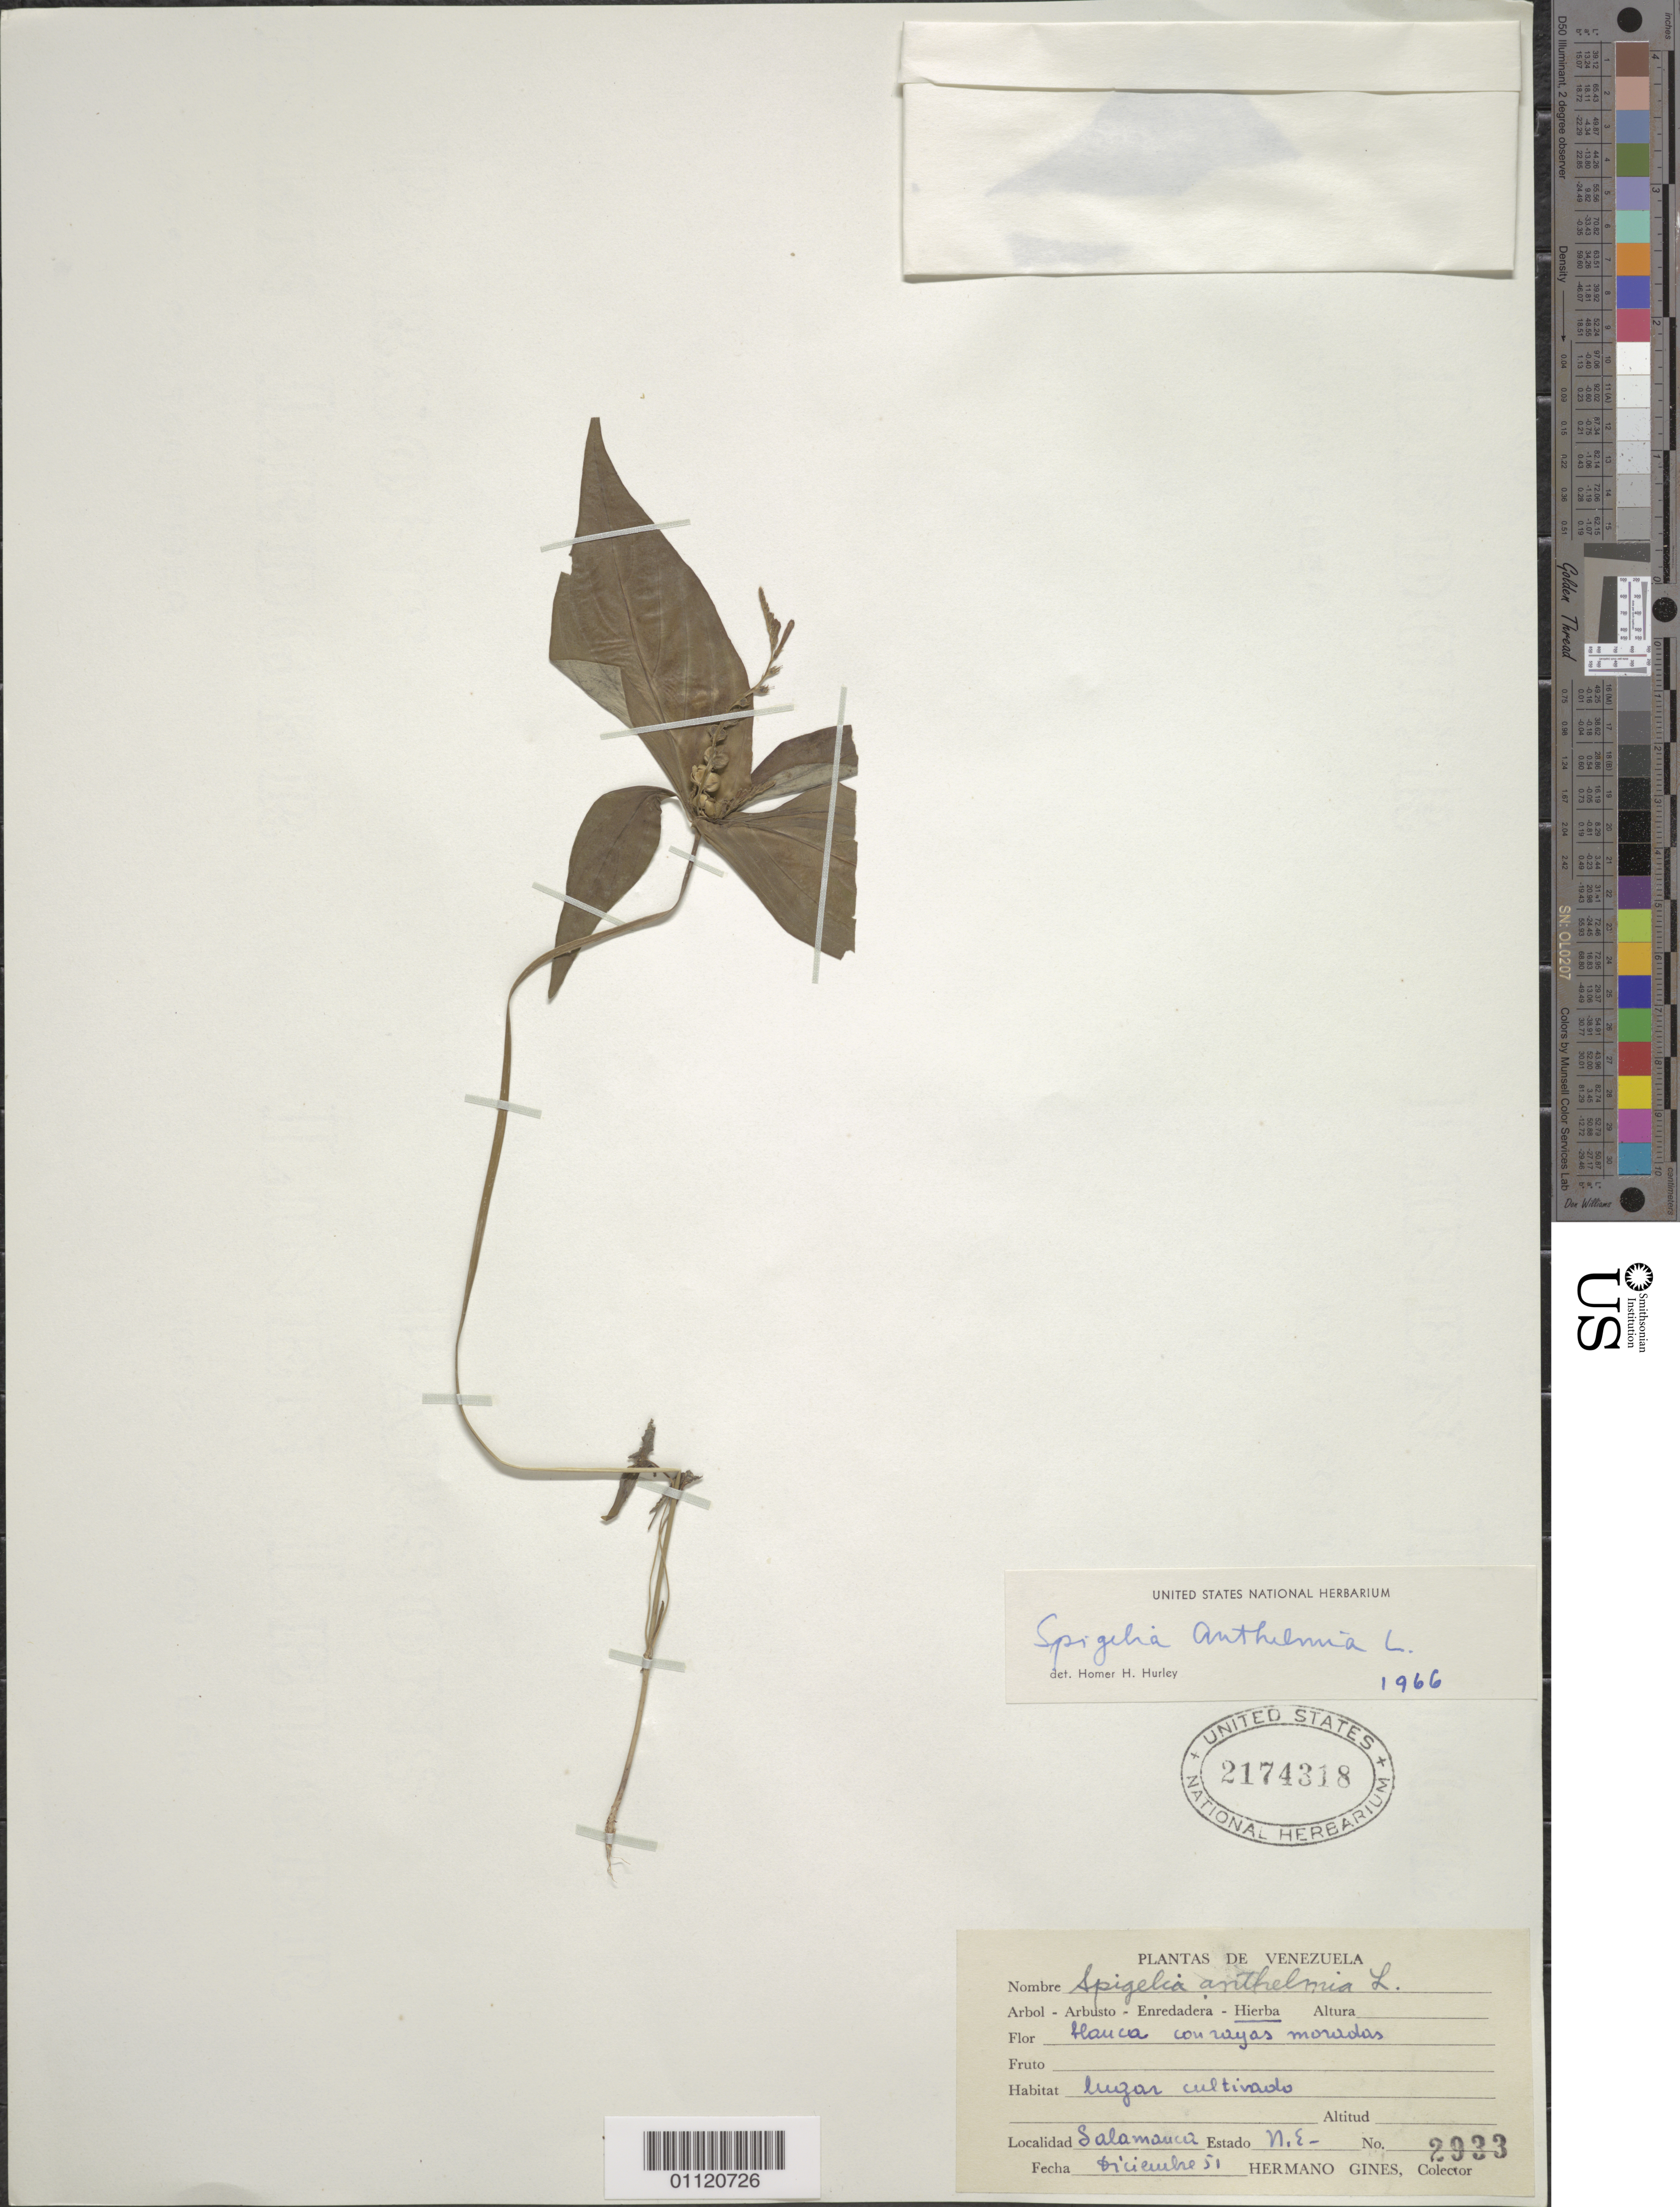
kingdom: Plantae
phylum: Tracheophyta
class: Magnoliopsida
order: Gentianales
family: Loganiaceae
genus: Spigelia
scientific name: Spigelia anthelmia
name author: L.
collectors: Bro. Gines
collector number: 2933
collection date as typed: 01 Dec 1951 to 31 Dec 1951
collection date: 1951-12-01/1951-12-31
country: Venezuela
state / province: Nueva Esparta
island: Margarita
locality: Salamanca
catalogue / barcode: US 2174318